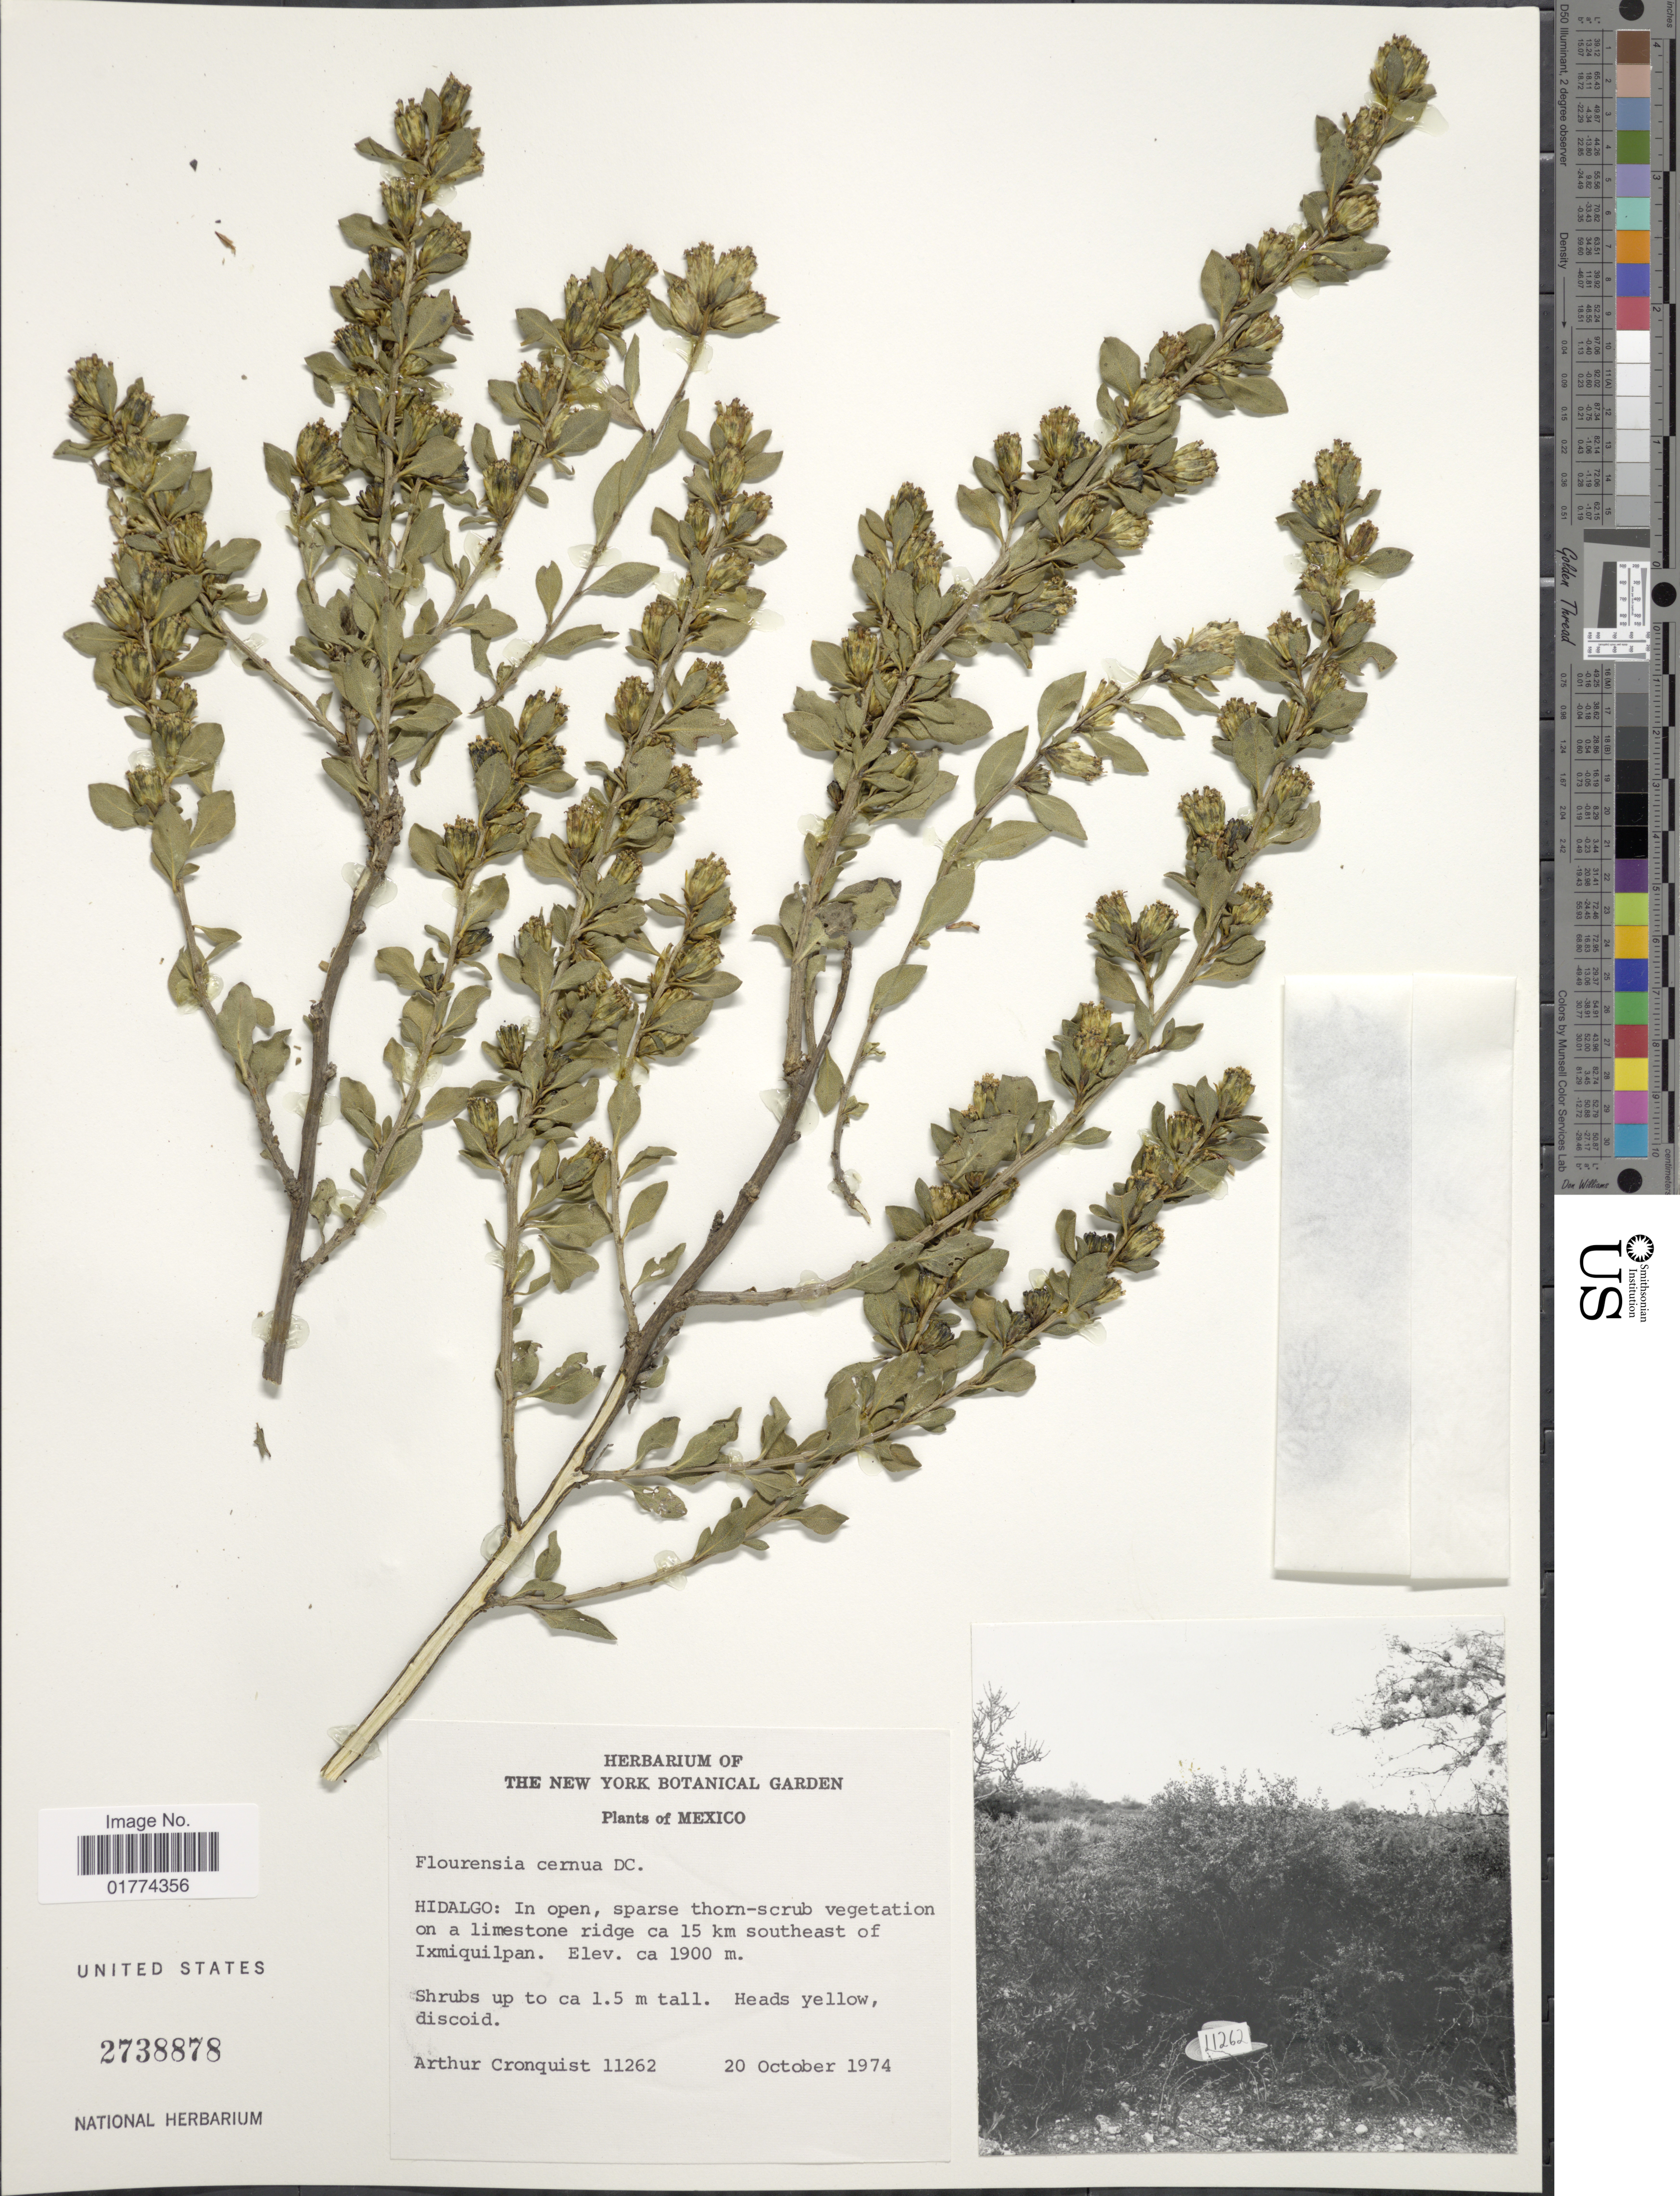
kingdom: Plantae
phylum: Tracheophyta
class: Magnoliopsida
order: Asterales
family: Asteraceae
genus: Flourensia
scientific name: Flourensia cernua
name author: DC.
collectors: A. J. Cronquist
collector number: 11262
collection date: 1974-10-20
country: Mexico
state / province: Hidalgo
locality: Ca 15 km southeast of Ixmiquilpan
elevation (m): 1900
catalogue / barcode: US 2738878